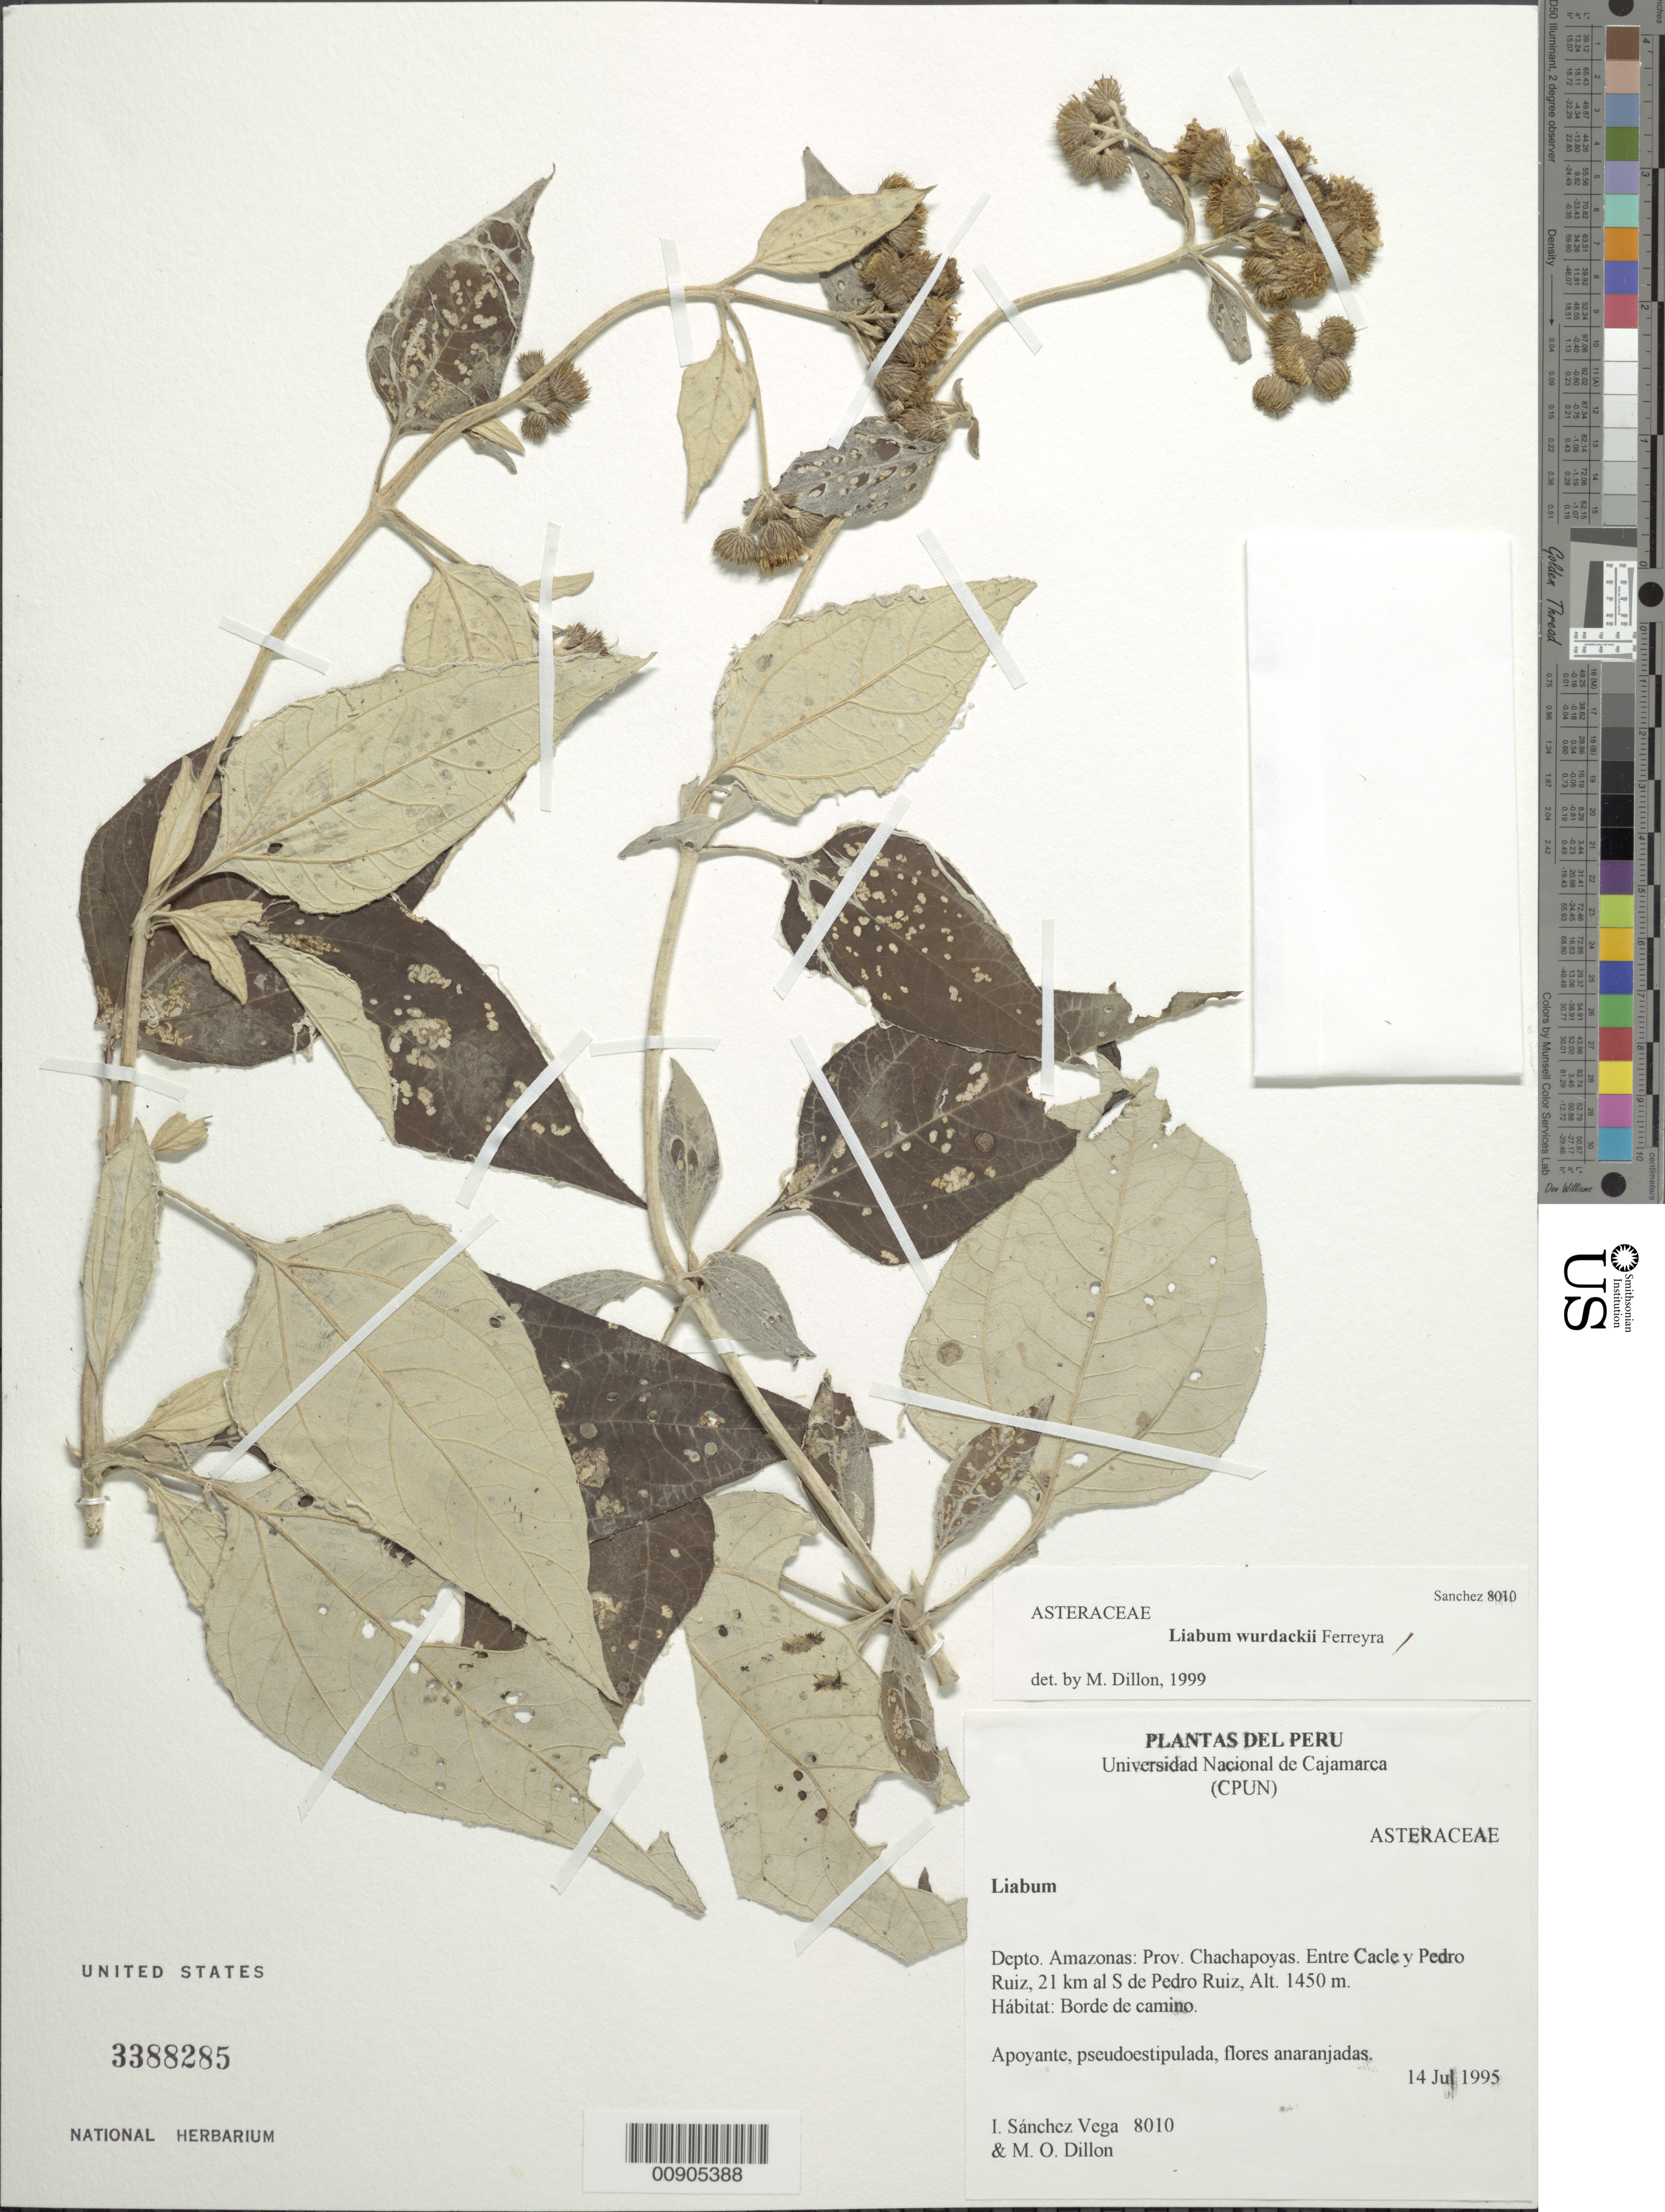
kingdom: Plantae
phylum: Tracheophyta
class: Magnoliopsida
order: Asterales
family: Asteraceae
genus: Liabum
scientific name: Liabum wurdackii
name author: Ferreyra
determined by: Dillon, M. O.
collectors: I. M. Sánchez Vega & M. O. Dillon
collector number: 8010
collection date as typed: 14 July 1995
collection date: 1995-07-14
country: Peru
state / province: Amazonas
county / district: Chachapoyas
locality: Entre Cacle y Pedro ruiz, 21 km S de Pedro ruiz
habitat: Borde de camino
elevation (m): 1450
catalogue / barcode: US 3388285